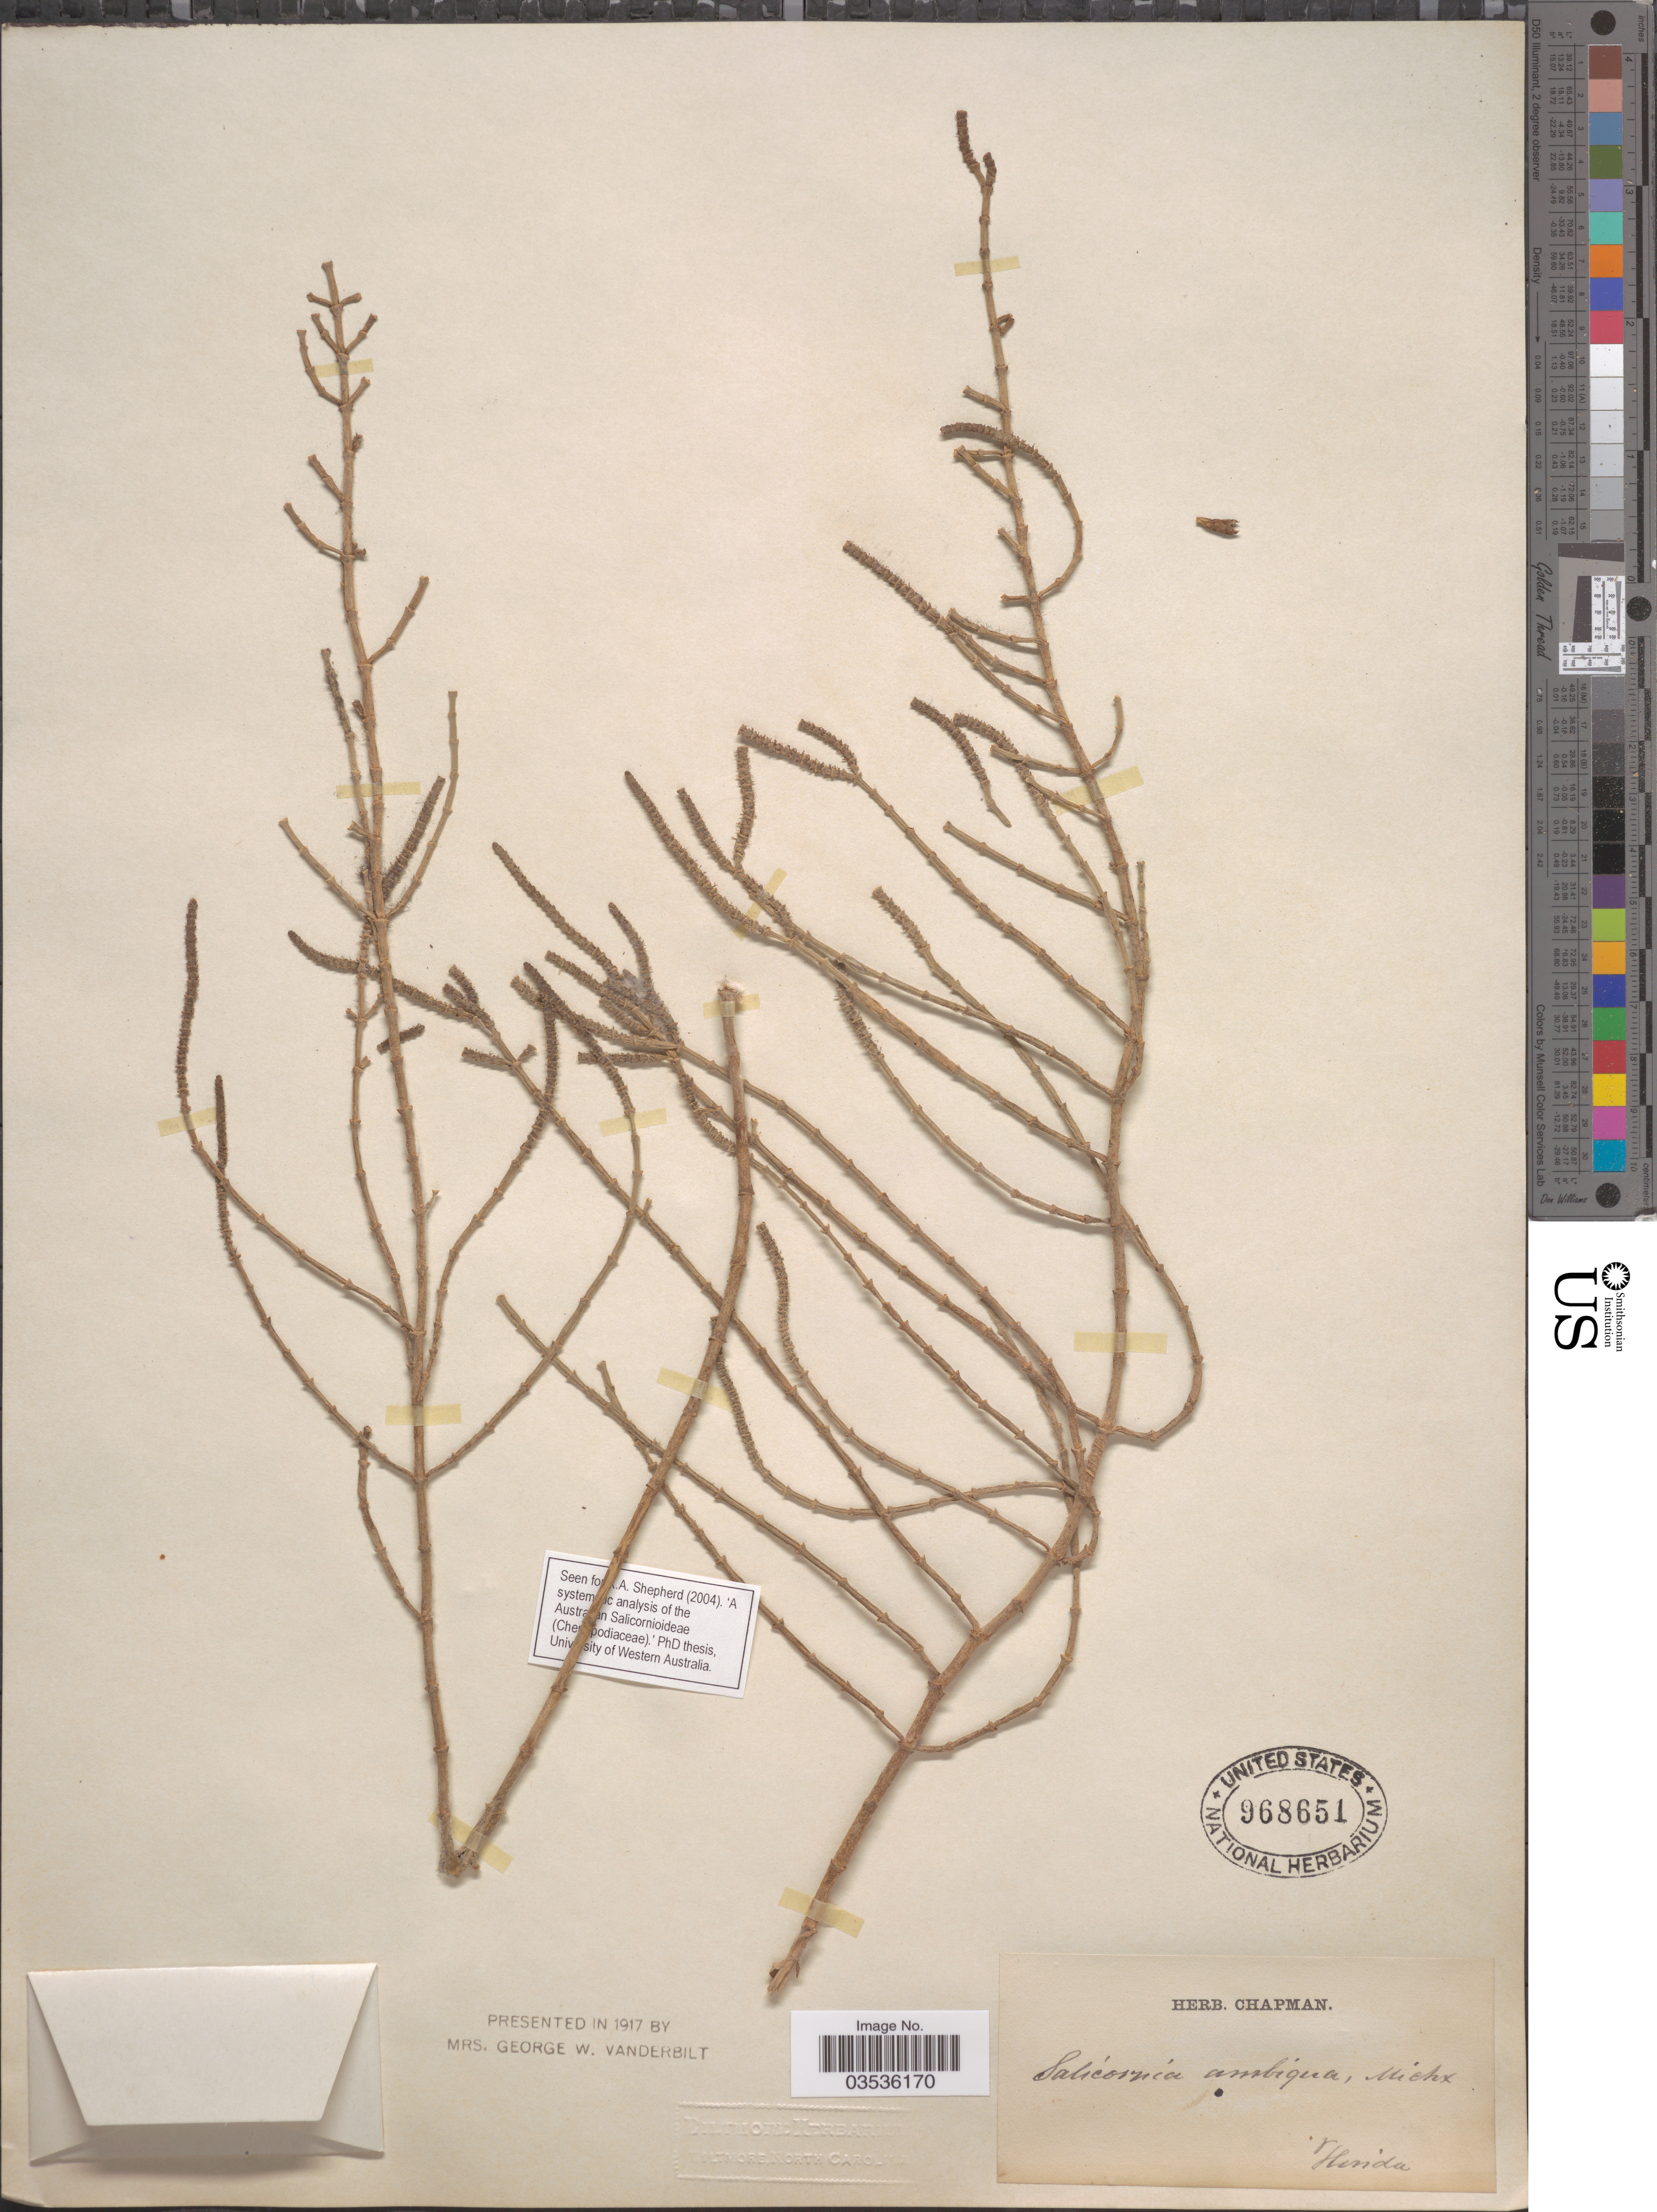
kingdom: Plantae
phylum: Tracheophyta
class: Magnoliopsida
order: Caryophyllales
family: Amaranthaceae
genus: Salicornia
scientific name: Salicornia ambigua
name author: Michx.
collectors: ex herb. Chapman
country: United States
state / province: Florida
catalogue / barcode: US 968651